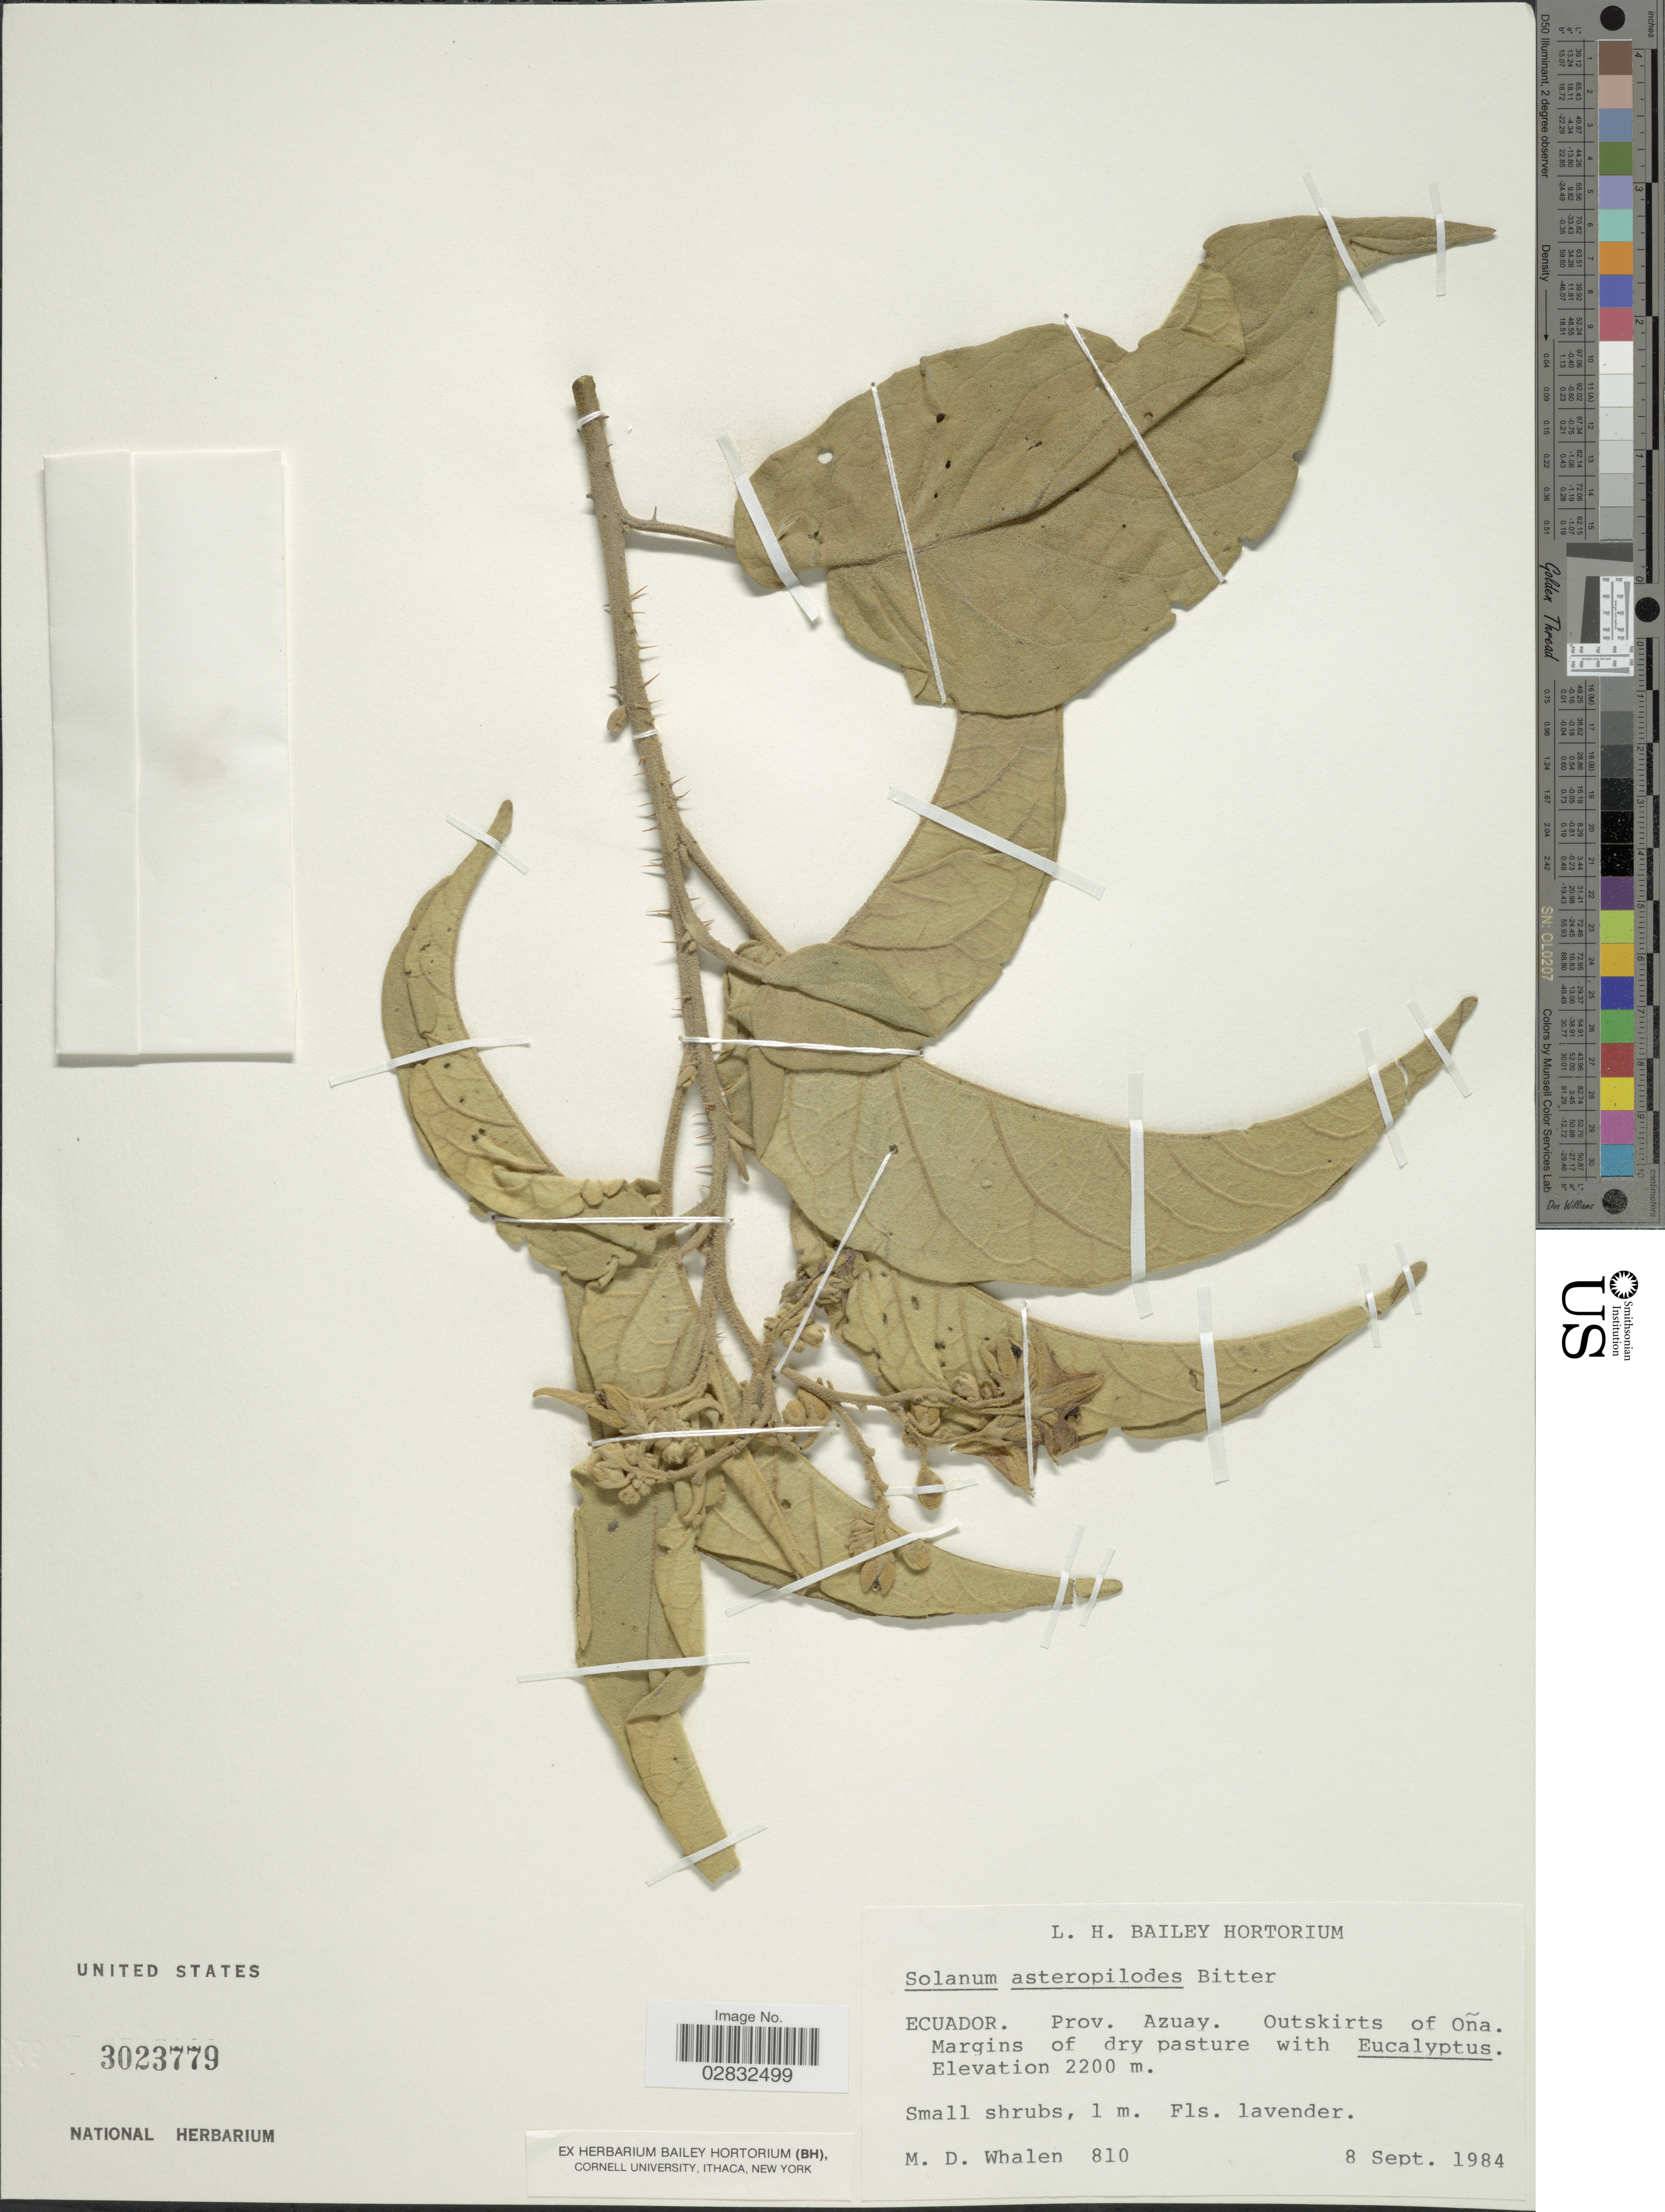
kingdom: Plantae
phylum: Tracheophyta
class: Magnoliopsida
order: Solanales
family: Solanaceae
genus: Solanum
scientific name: Solanum asteropilodes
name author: Bitter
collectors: M. Whalen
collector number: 810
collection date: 1984-09-08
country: Ecuador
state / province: Azuay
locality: Outskirts of Oña.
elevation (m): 2200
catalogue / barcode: US 3023779